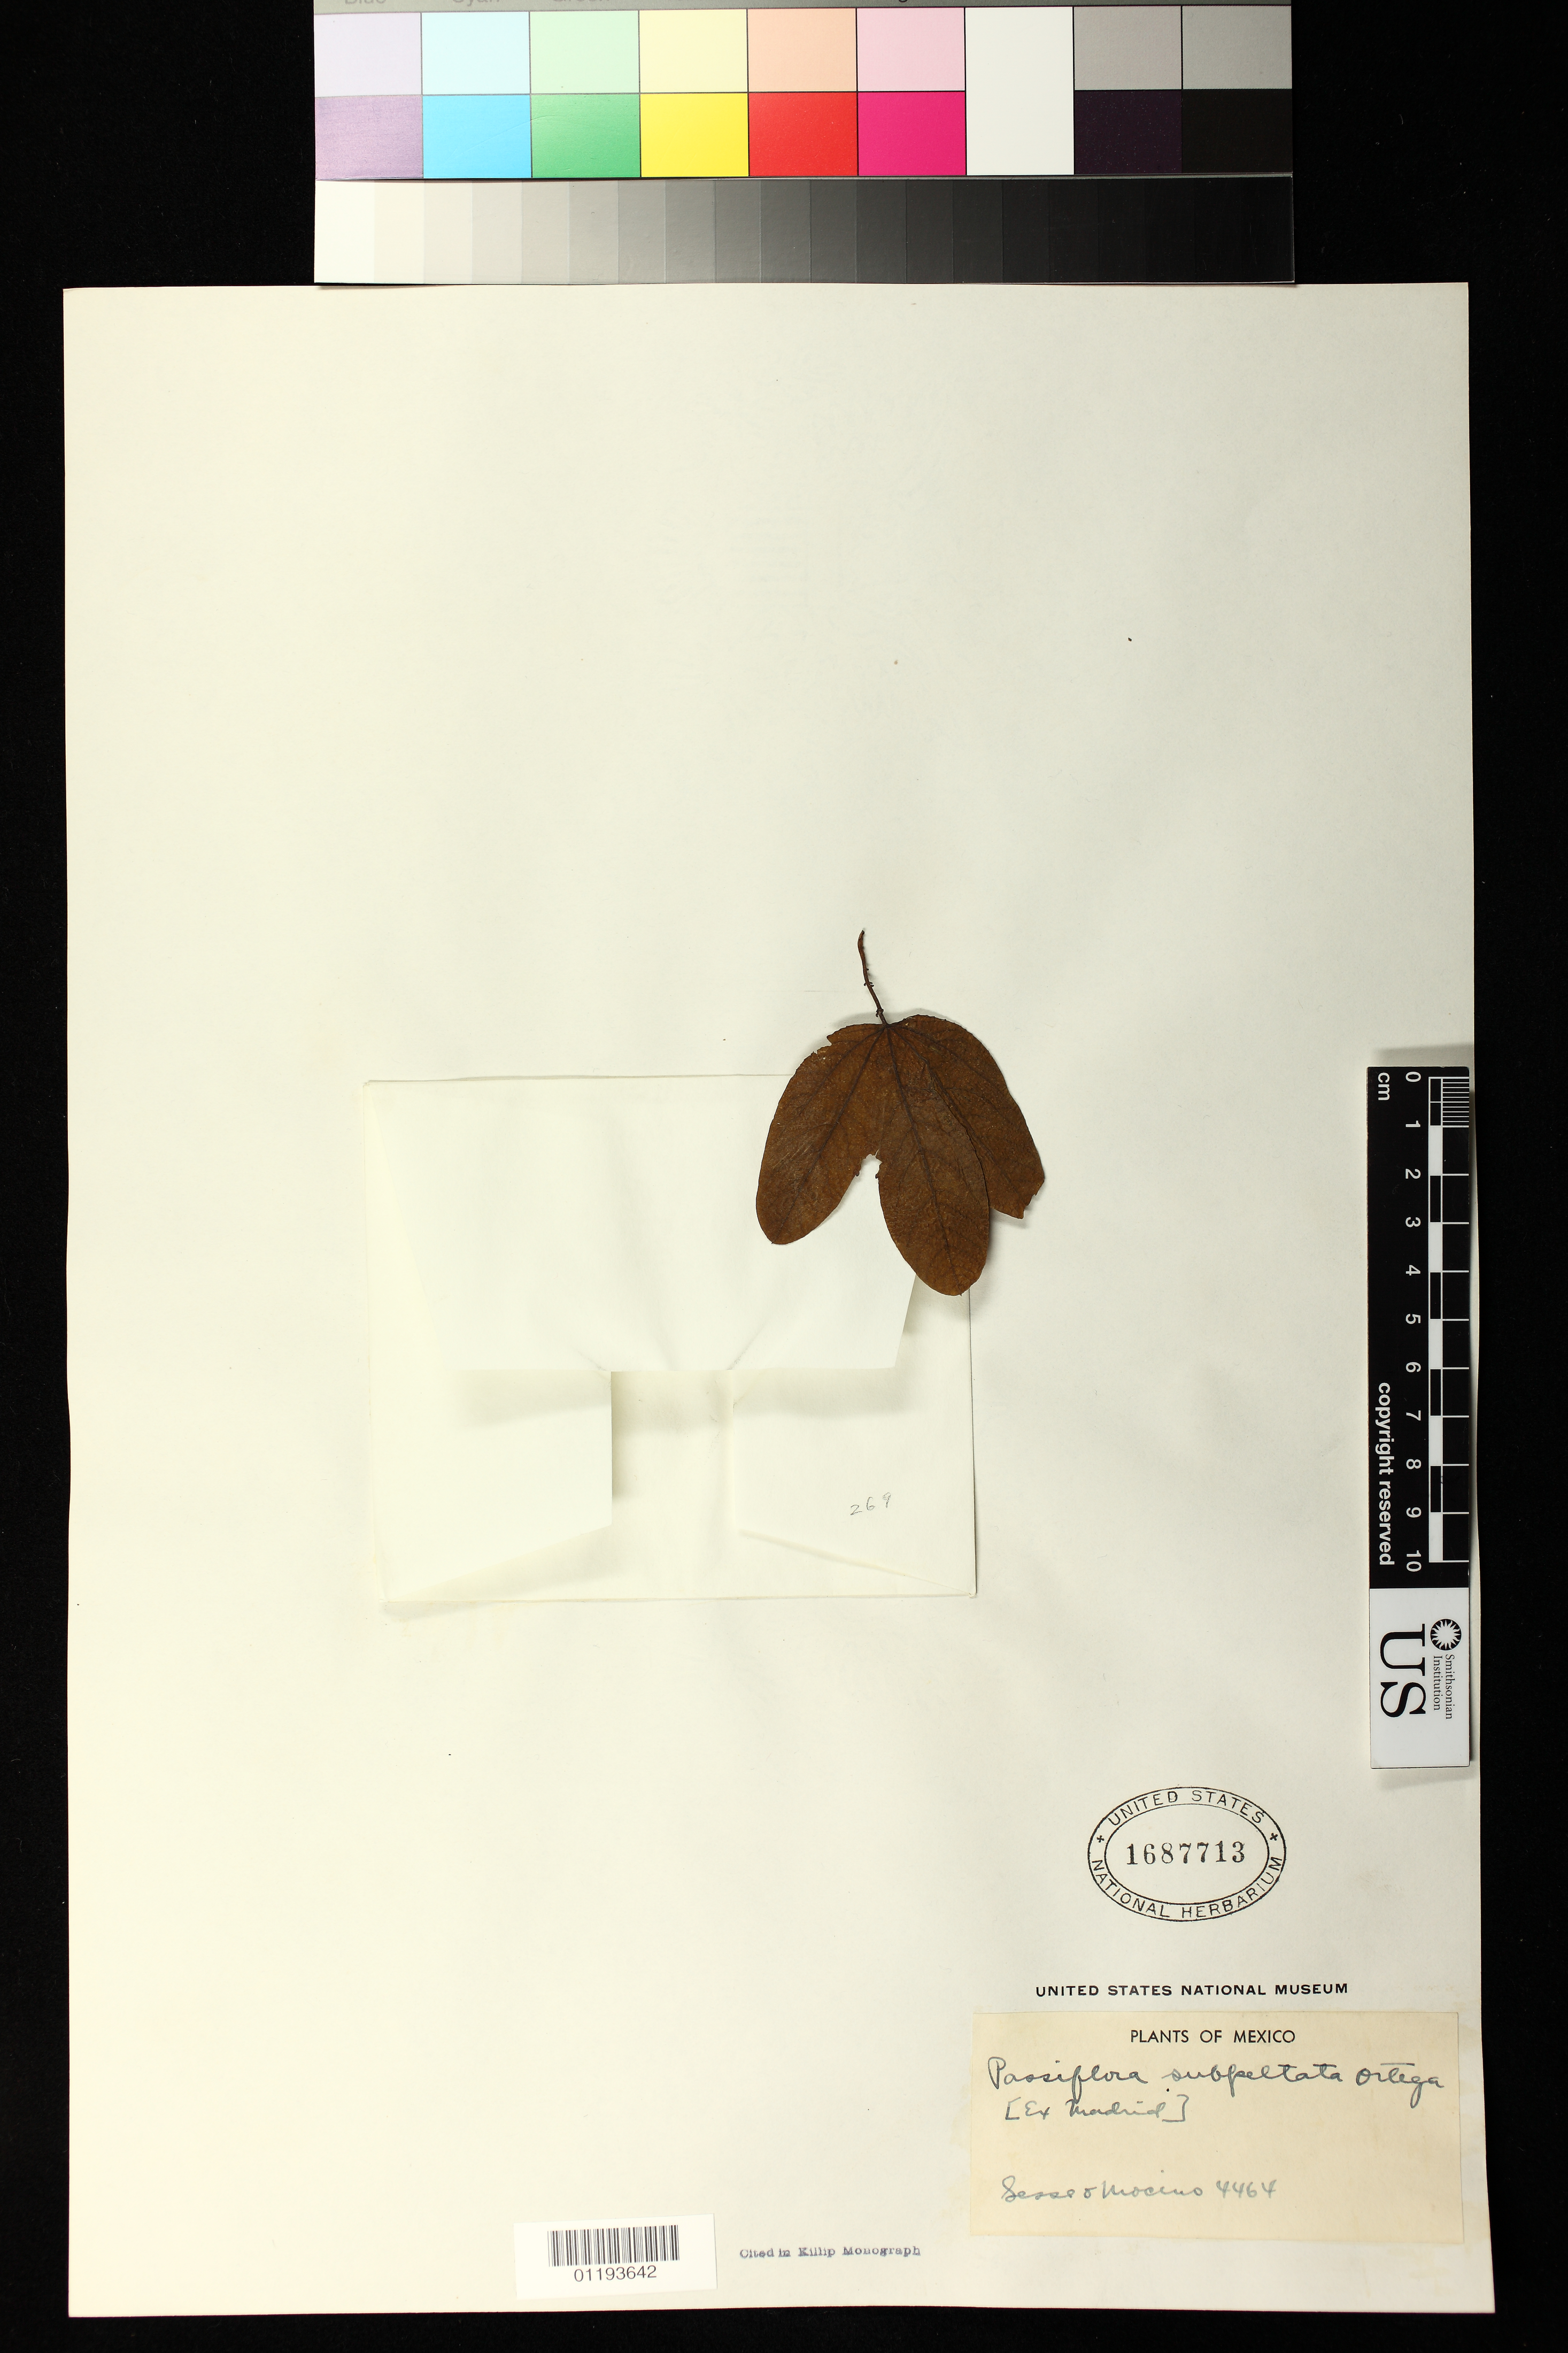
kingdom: Plantae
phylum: Tracheophyta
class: Magnoliopsida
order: Malpighiales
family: Passifloraceae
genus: Passiflora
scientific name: Passiflora subpeltata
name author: Ortega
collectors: M. Sessé y Lacasta & J. M. Mociño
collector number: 4464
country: Mexico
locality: (Ex. Madrid)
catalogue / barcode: US 1687713